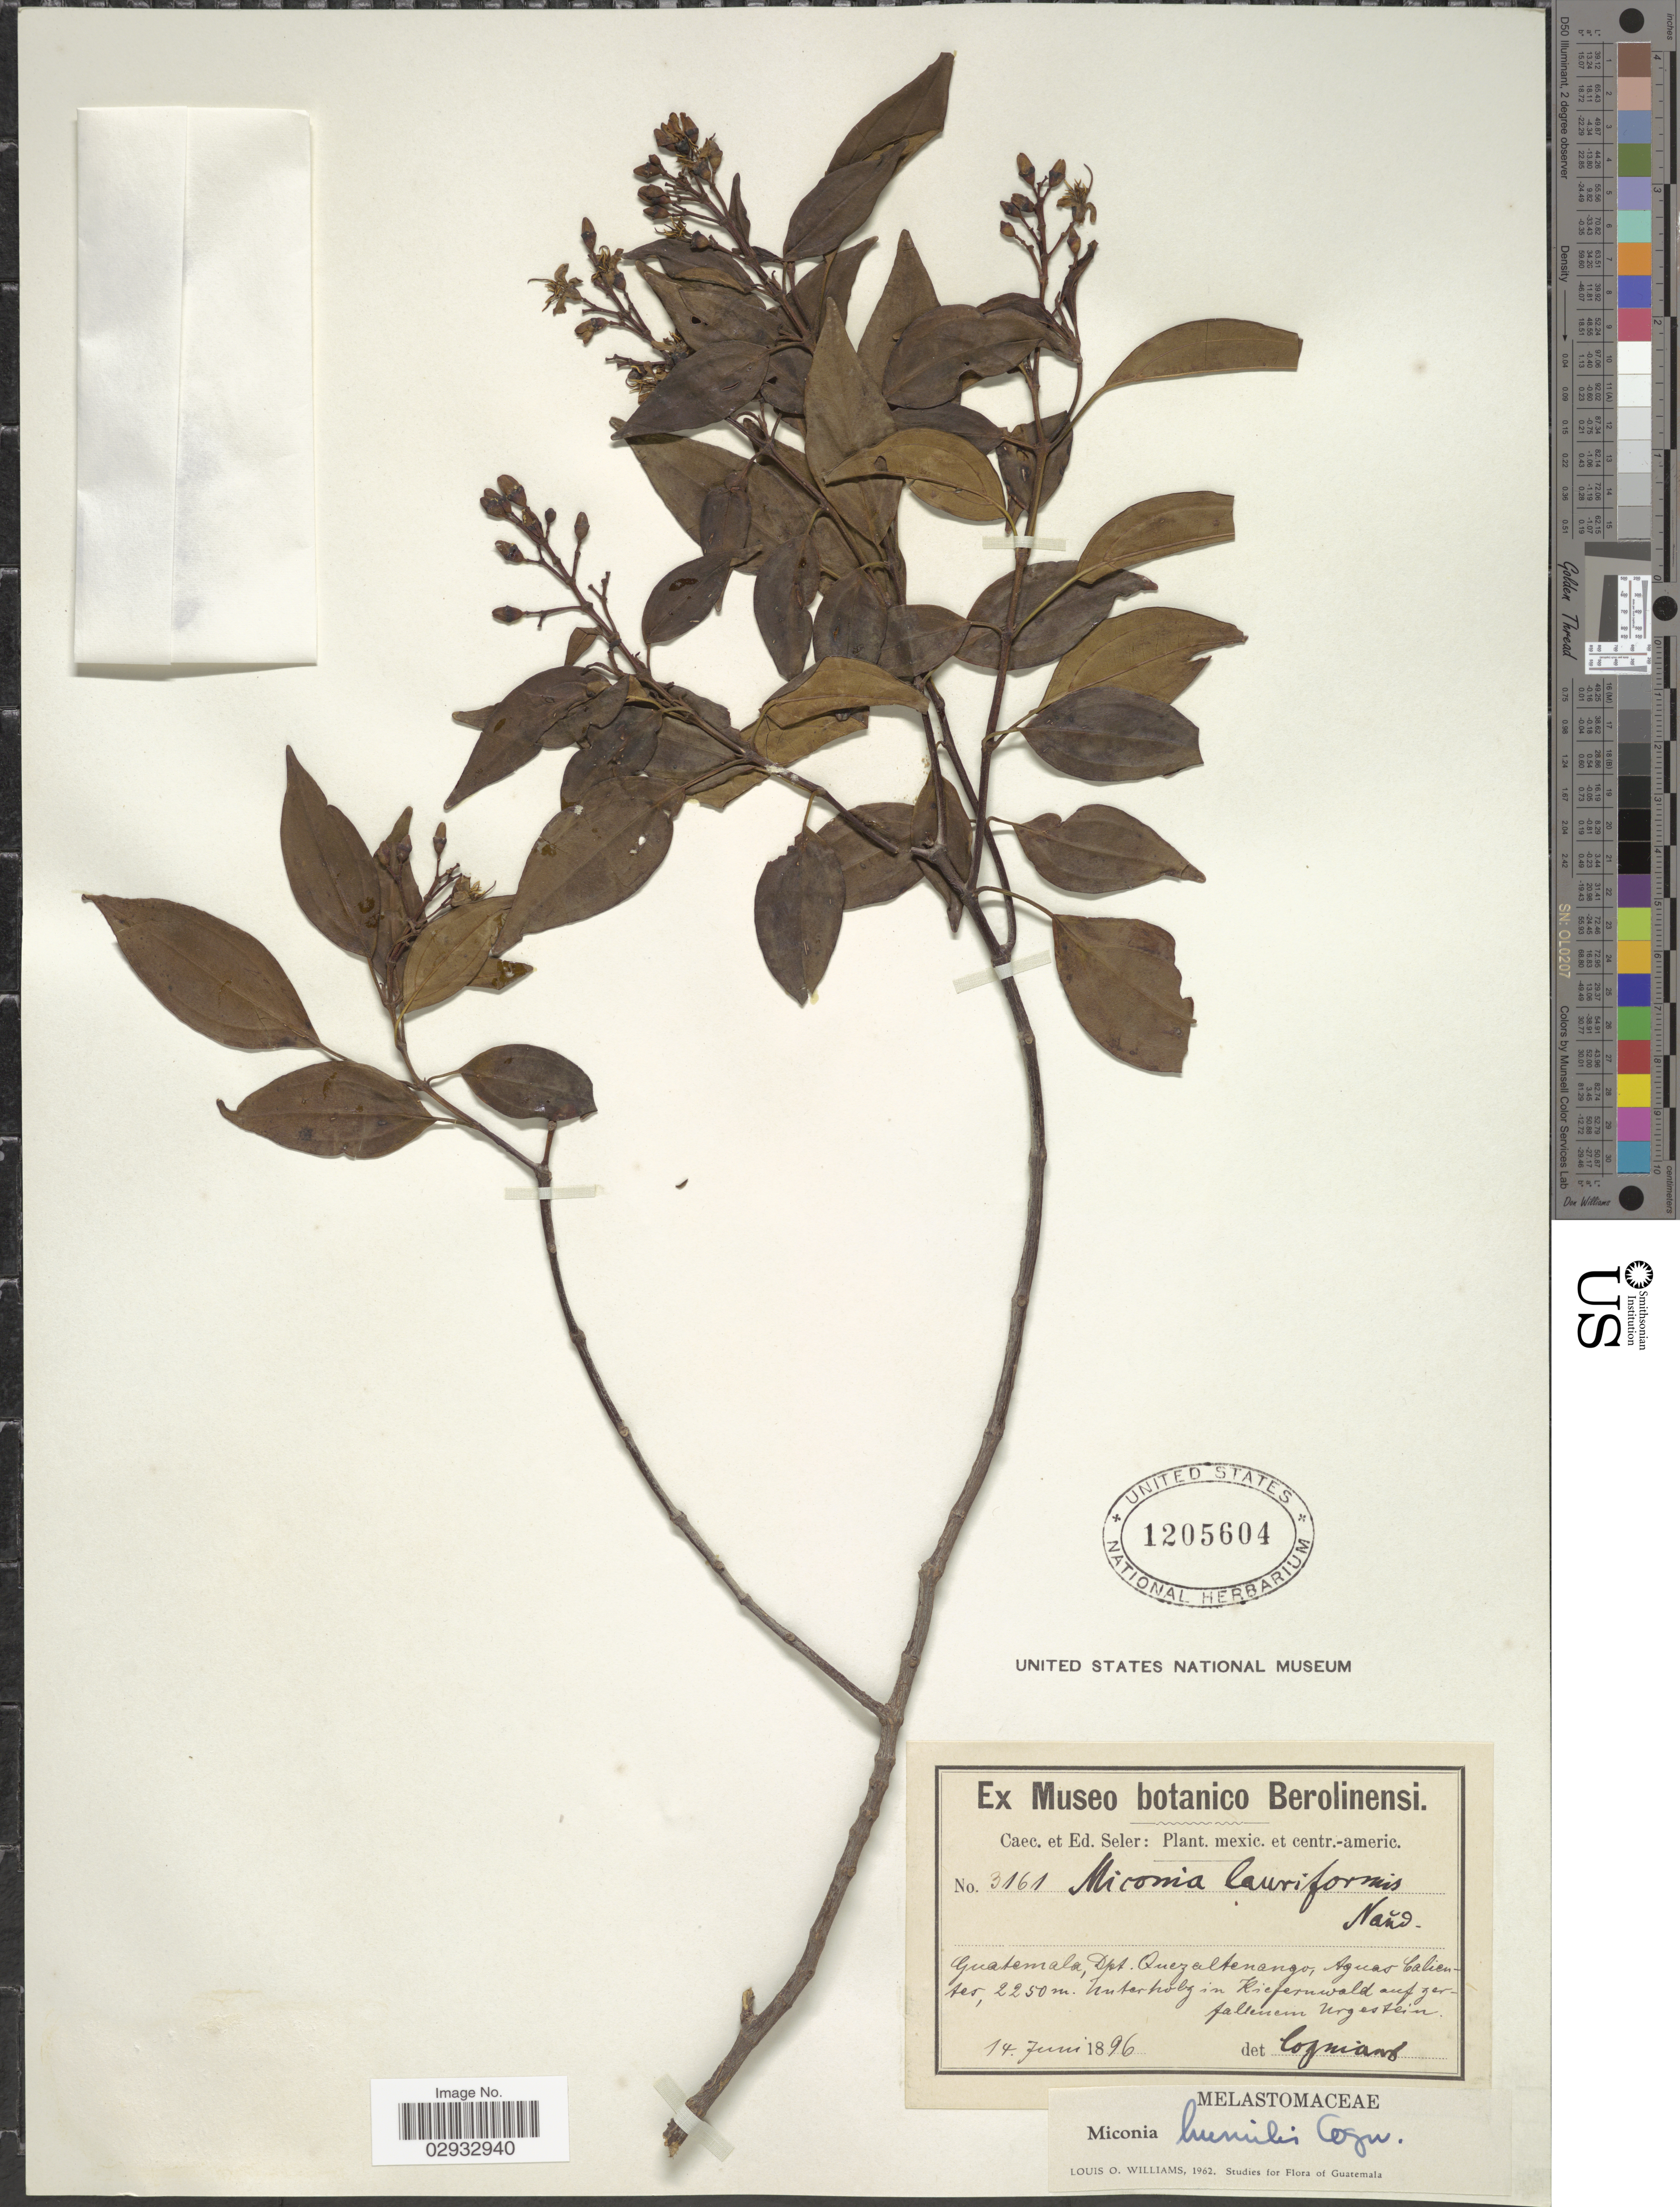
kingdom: Plantae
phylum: Tracheophyta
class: Magnoliopsida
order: Myrtales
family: Melastomataceae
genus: Miconia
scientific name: Miconia humilis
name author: Cogn.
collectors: C. Seler & E. G. Seler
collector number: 3161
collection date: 1896-06-14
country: Guatemala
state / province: Quetzaltenango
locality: Dpt. Quezaltenango, Aguas Calientes. Unterholz in Kiefernwald auf zerfallenein Urgestein.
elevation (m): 2250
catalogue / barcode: US 1205604